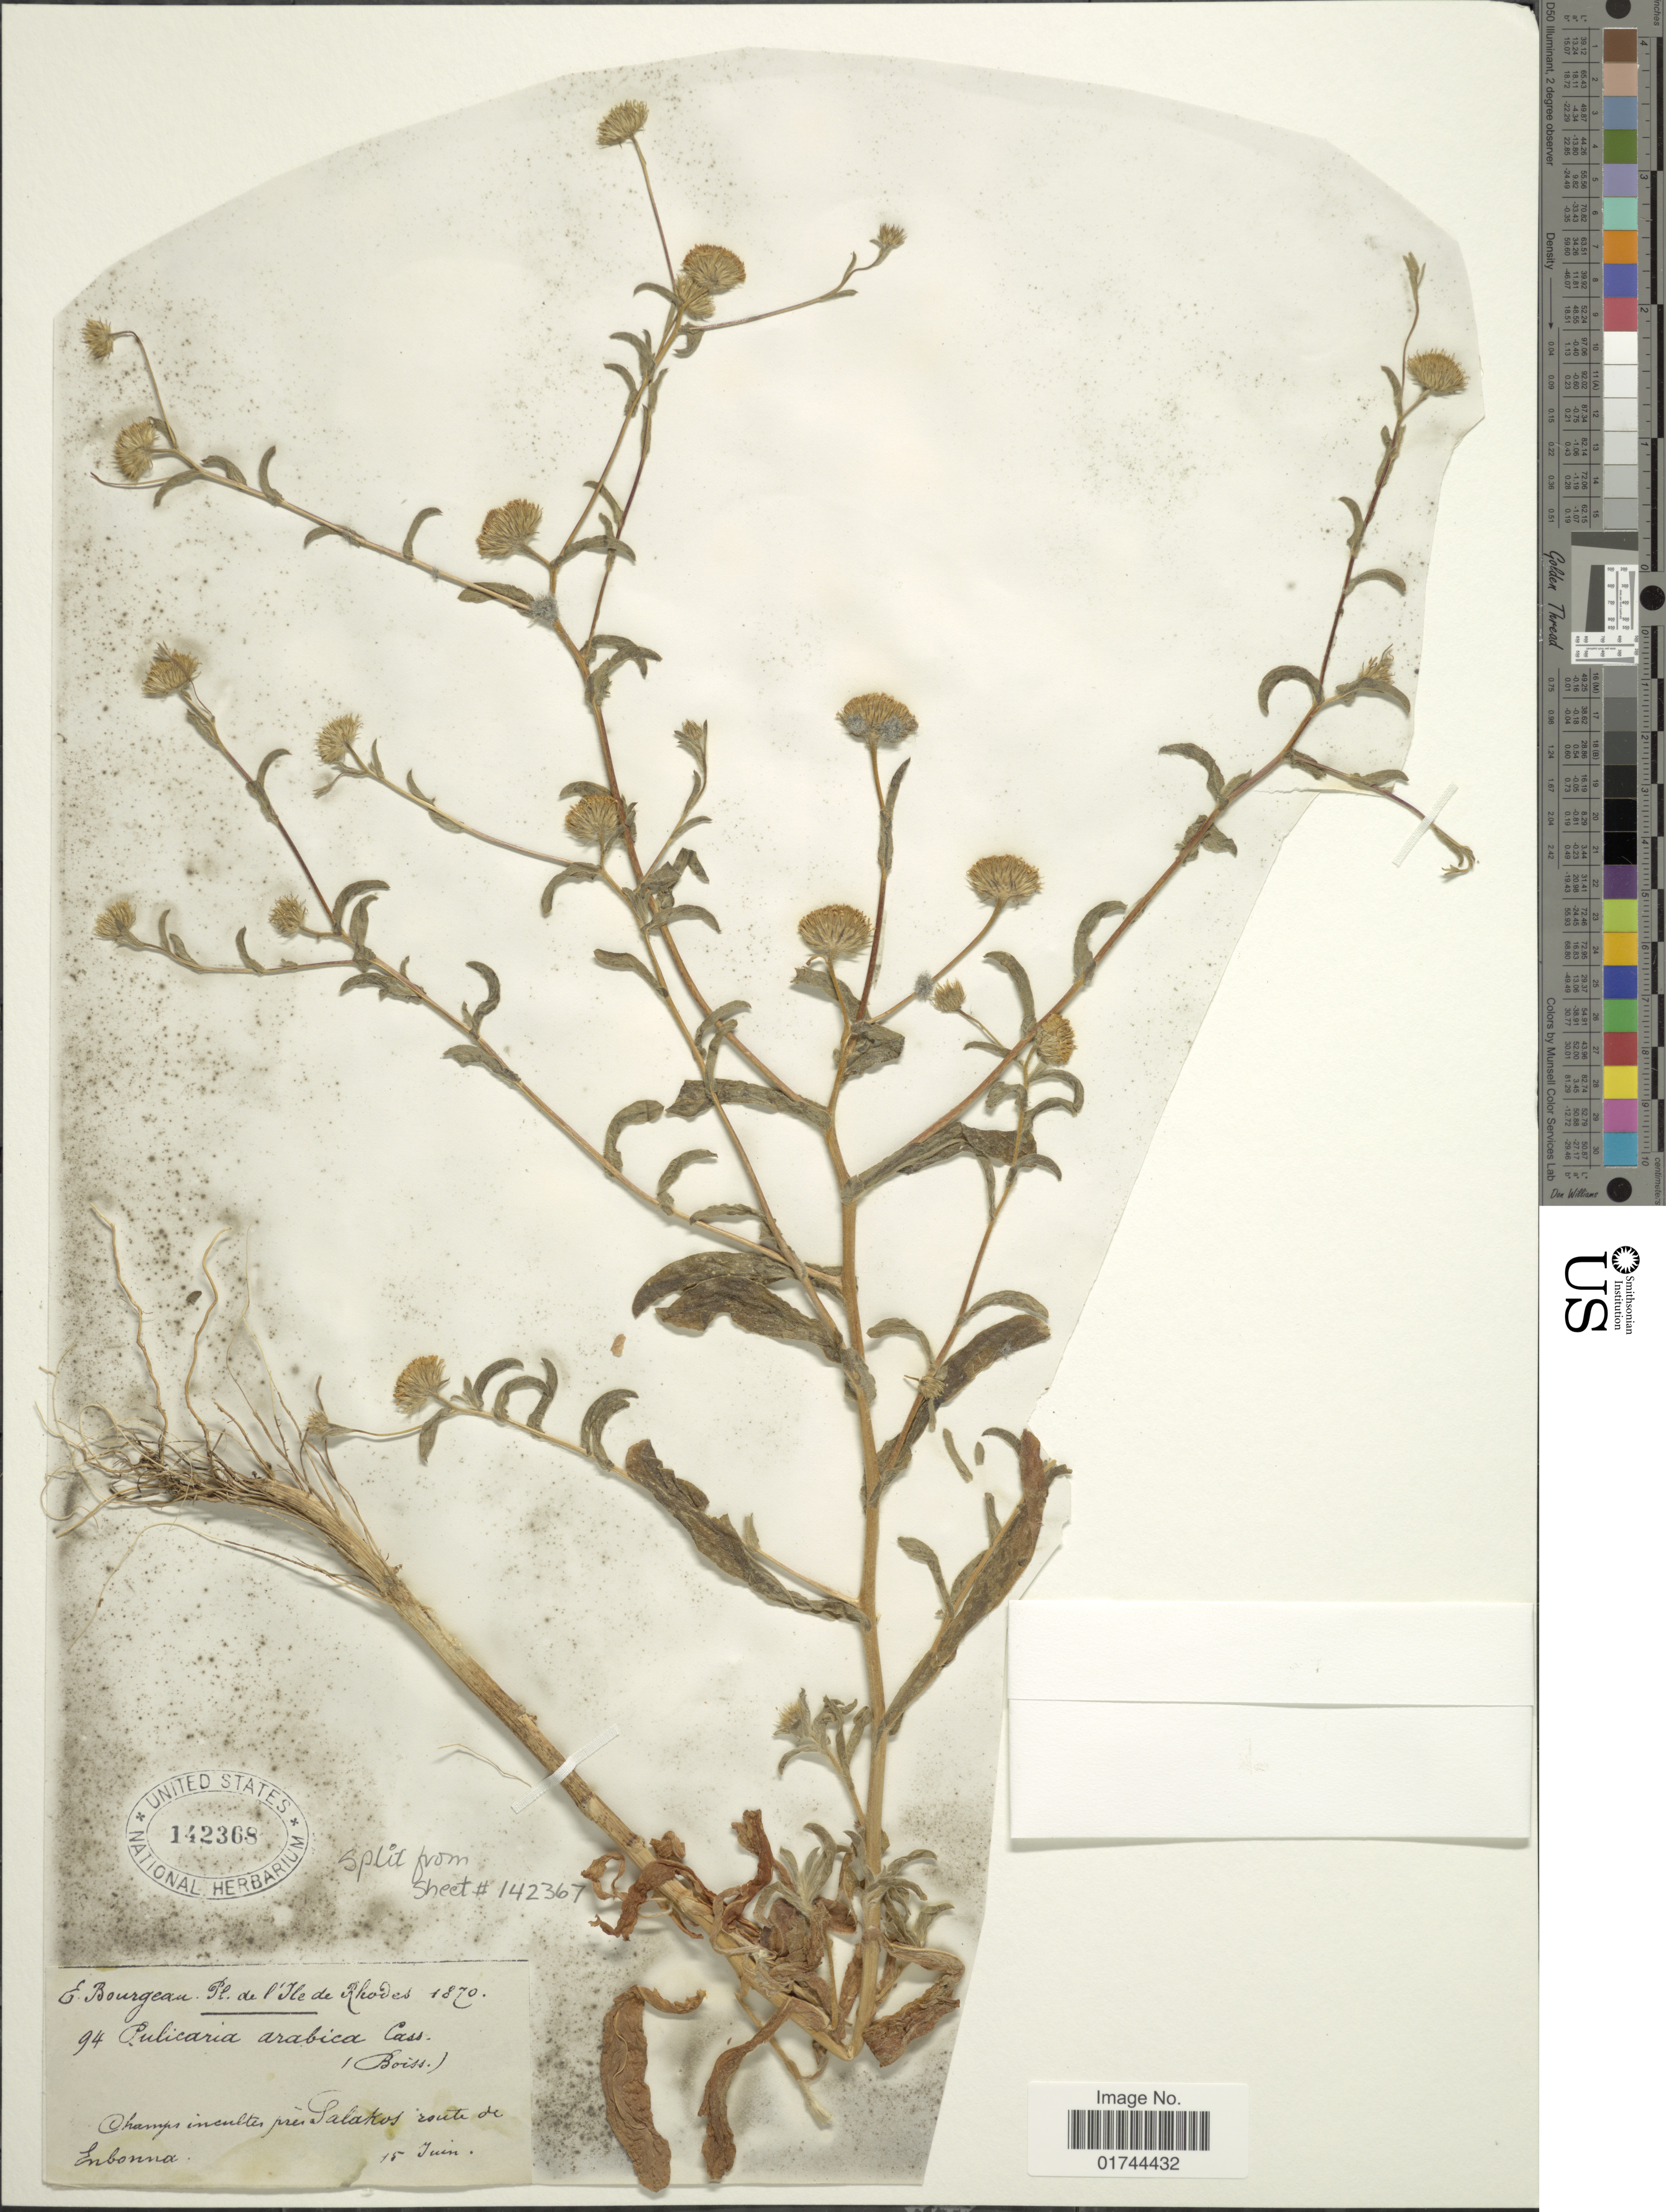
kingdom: Plantae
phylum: Tracheophyta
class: Magnoliopsida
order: Asterales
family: Asteraceae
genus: Pulicaria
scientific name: Pulicaria arabica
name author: (L.) Cass.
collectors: E. Bourgeau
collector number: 94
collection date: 1870-06-15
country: Zimbabwe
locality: Rhodes, Champs incultes pres Salakos route de Enbonna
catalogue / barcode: US 142368